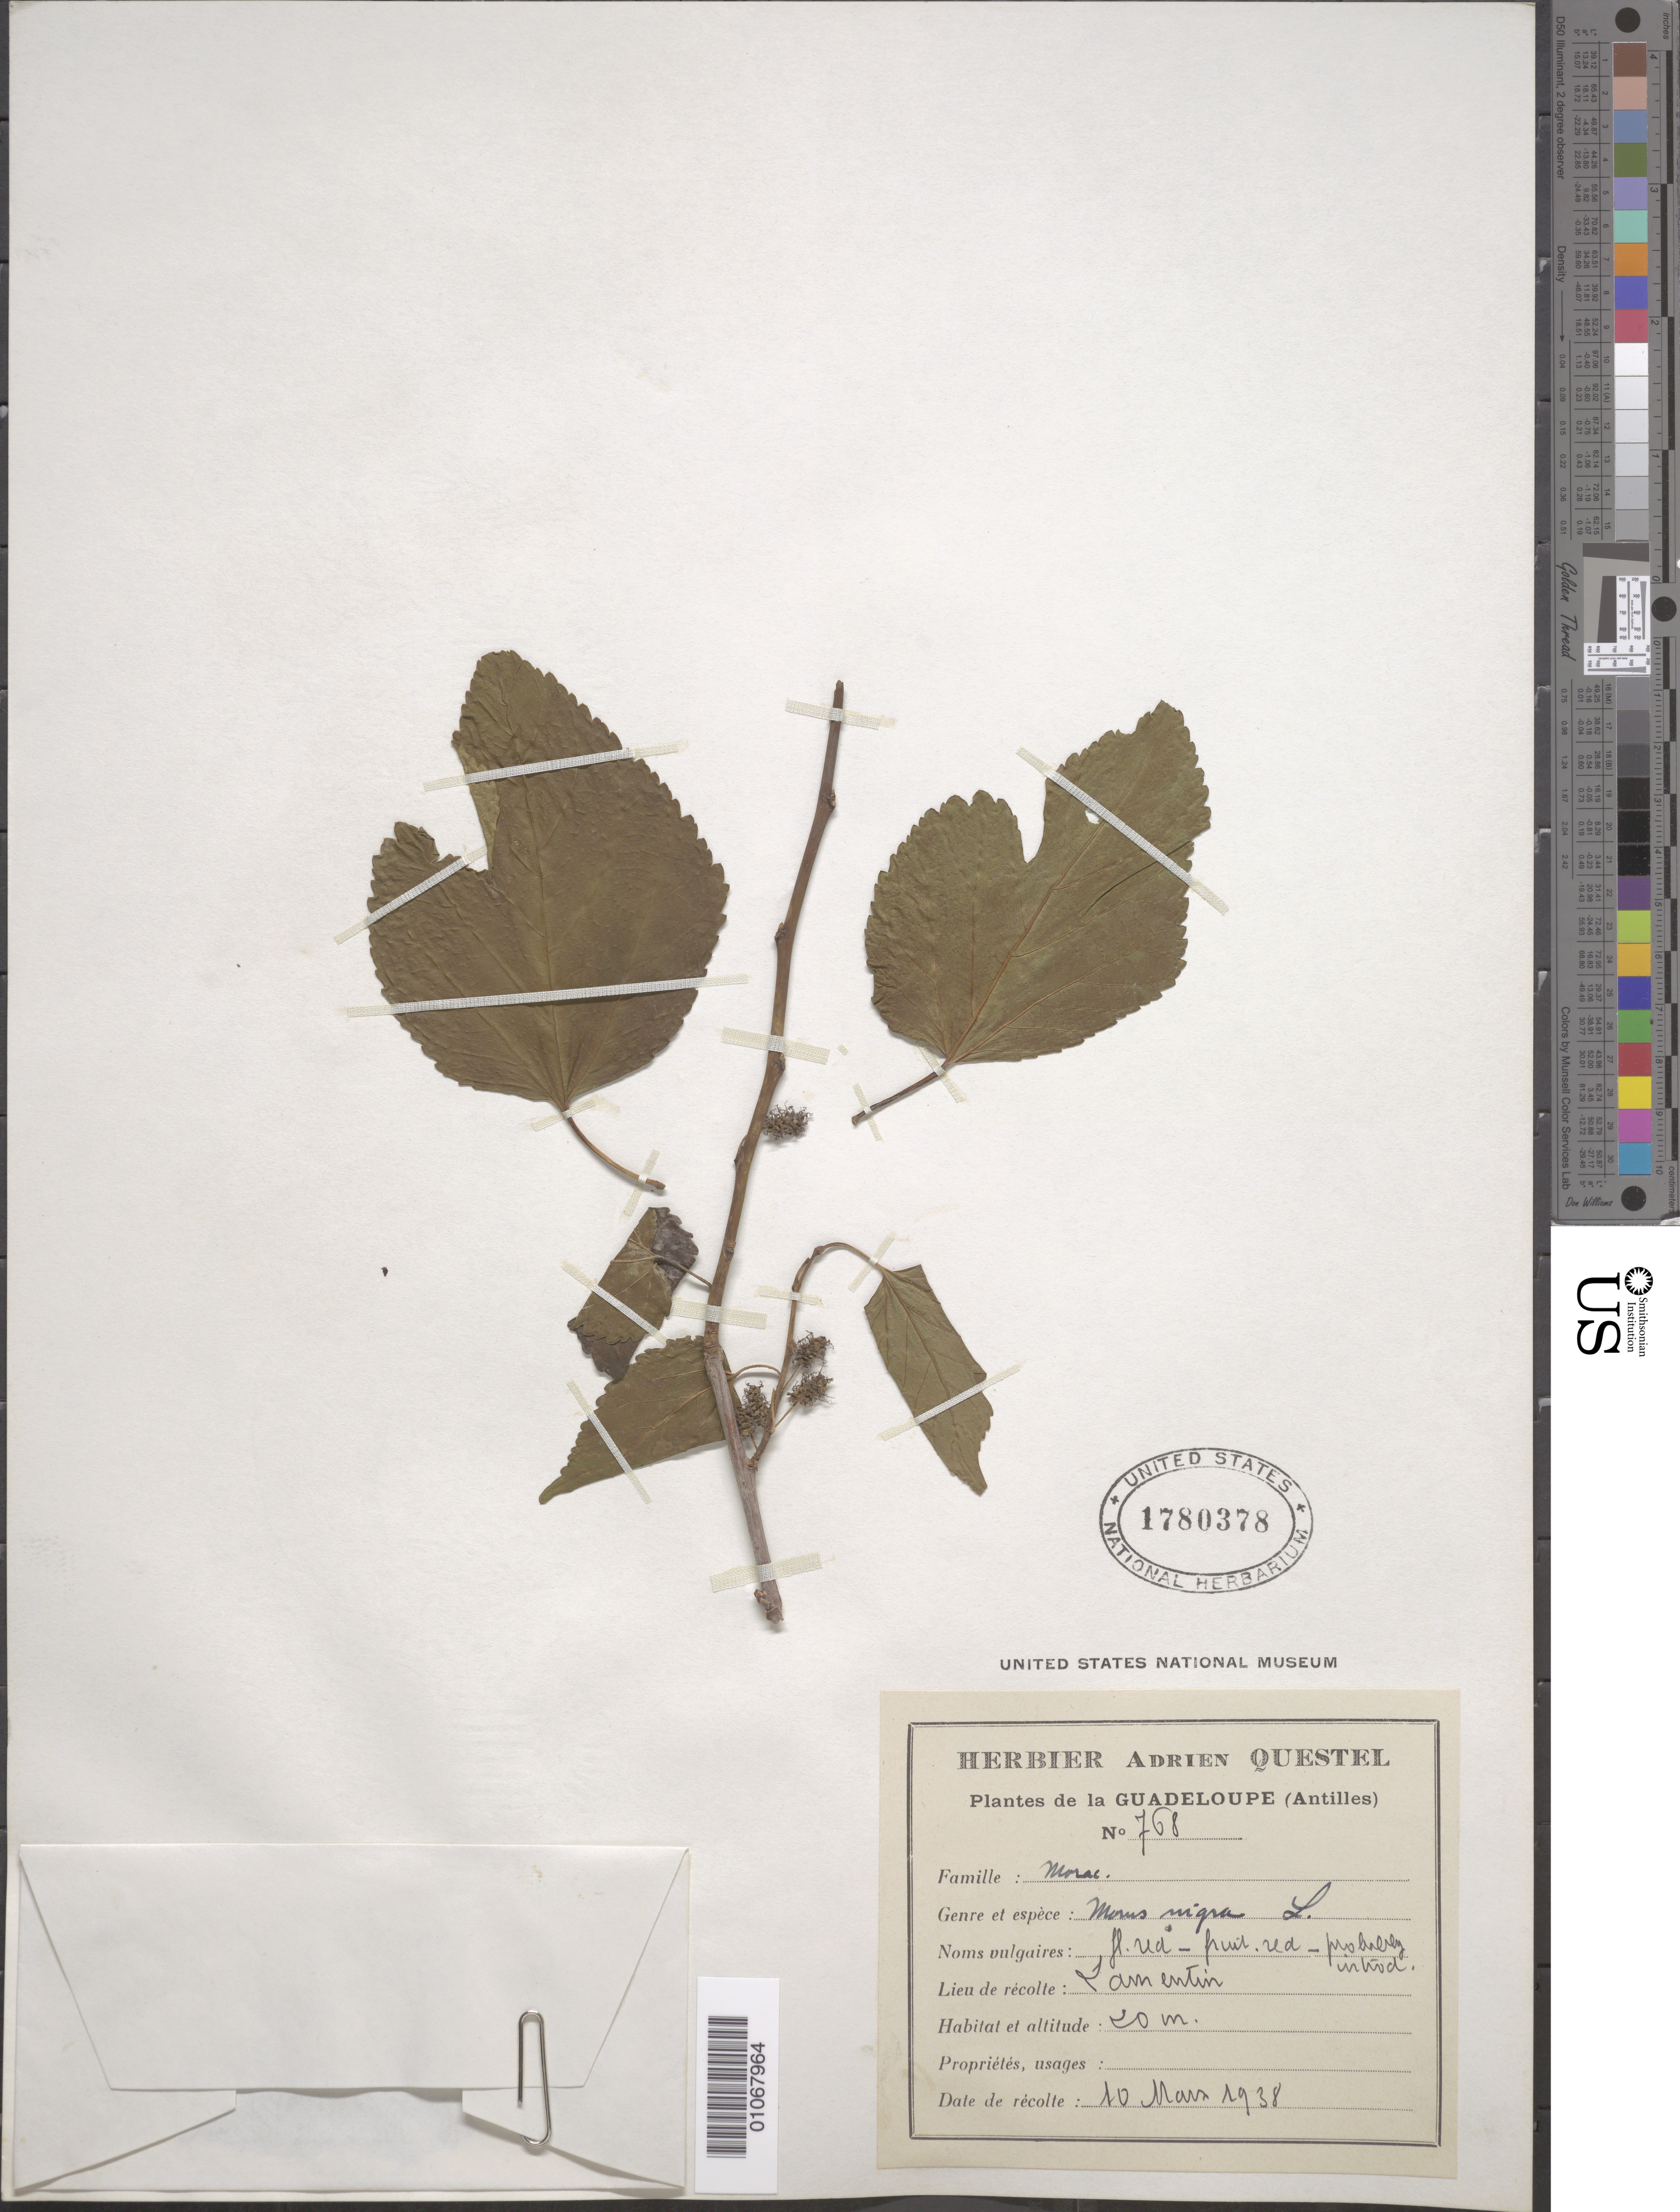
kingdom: Plantae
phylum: Tracheophyta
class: Magnoliopsida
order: Rosales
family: Moraceae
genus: Morus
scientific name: Morus nigra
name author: L.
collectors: A. Questel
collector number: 768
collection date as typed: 10 Mar 1938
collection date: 1938-03-10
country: Guadeloupe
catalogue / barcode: US 1780378